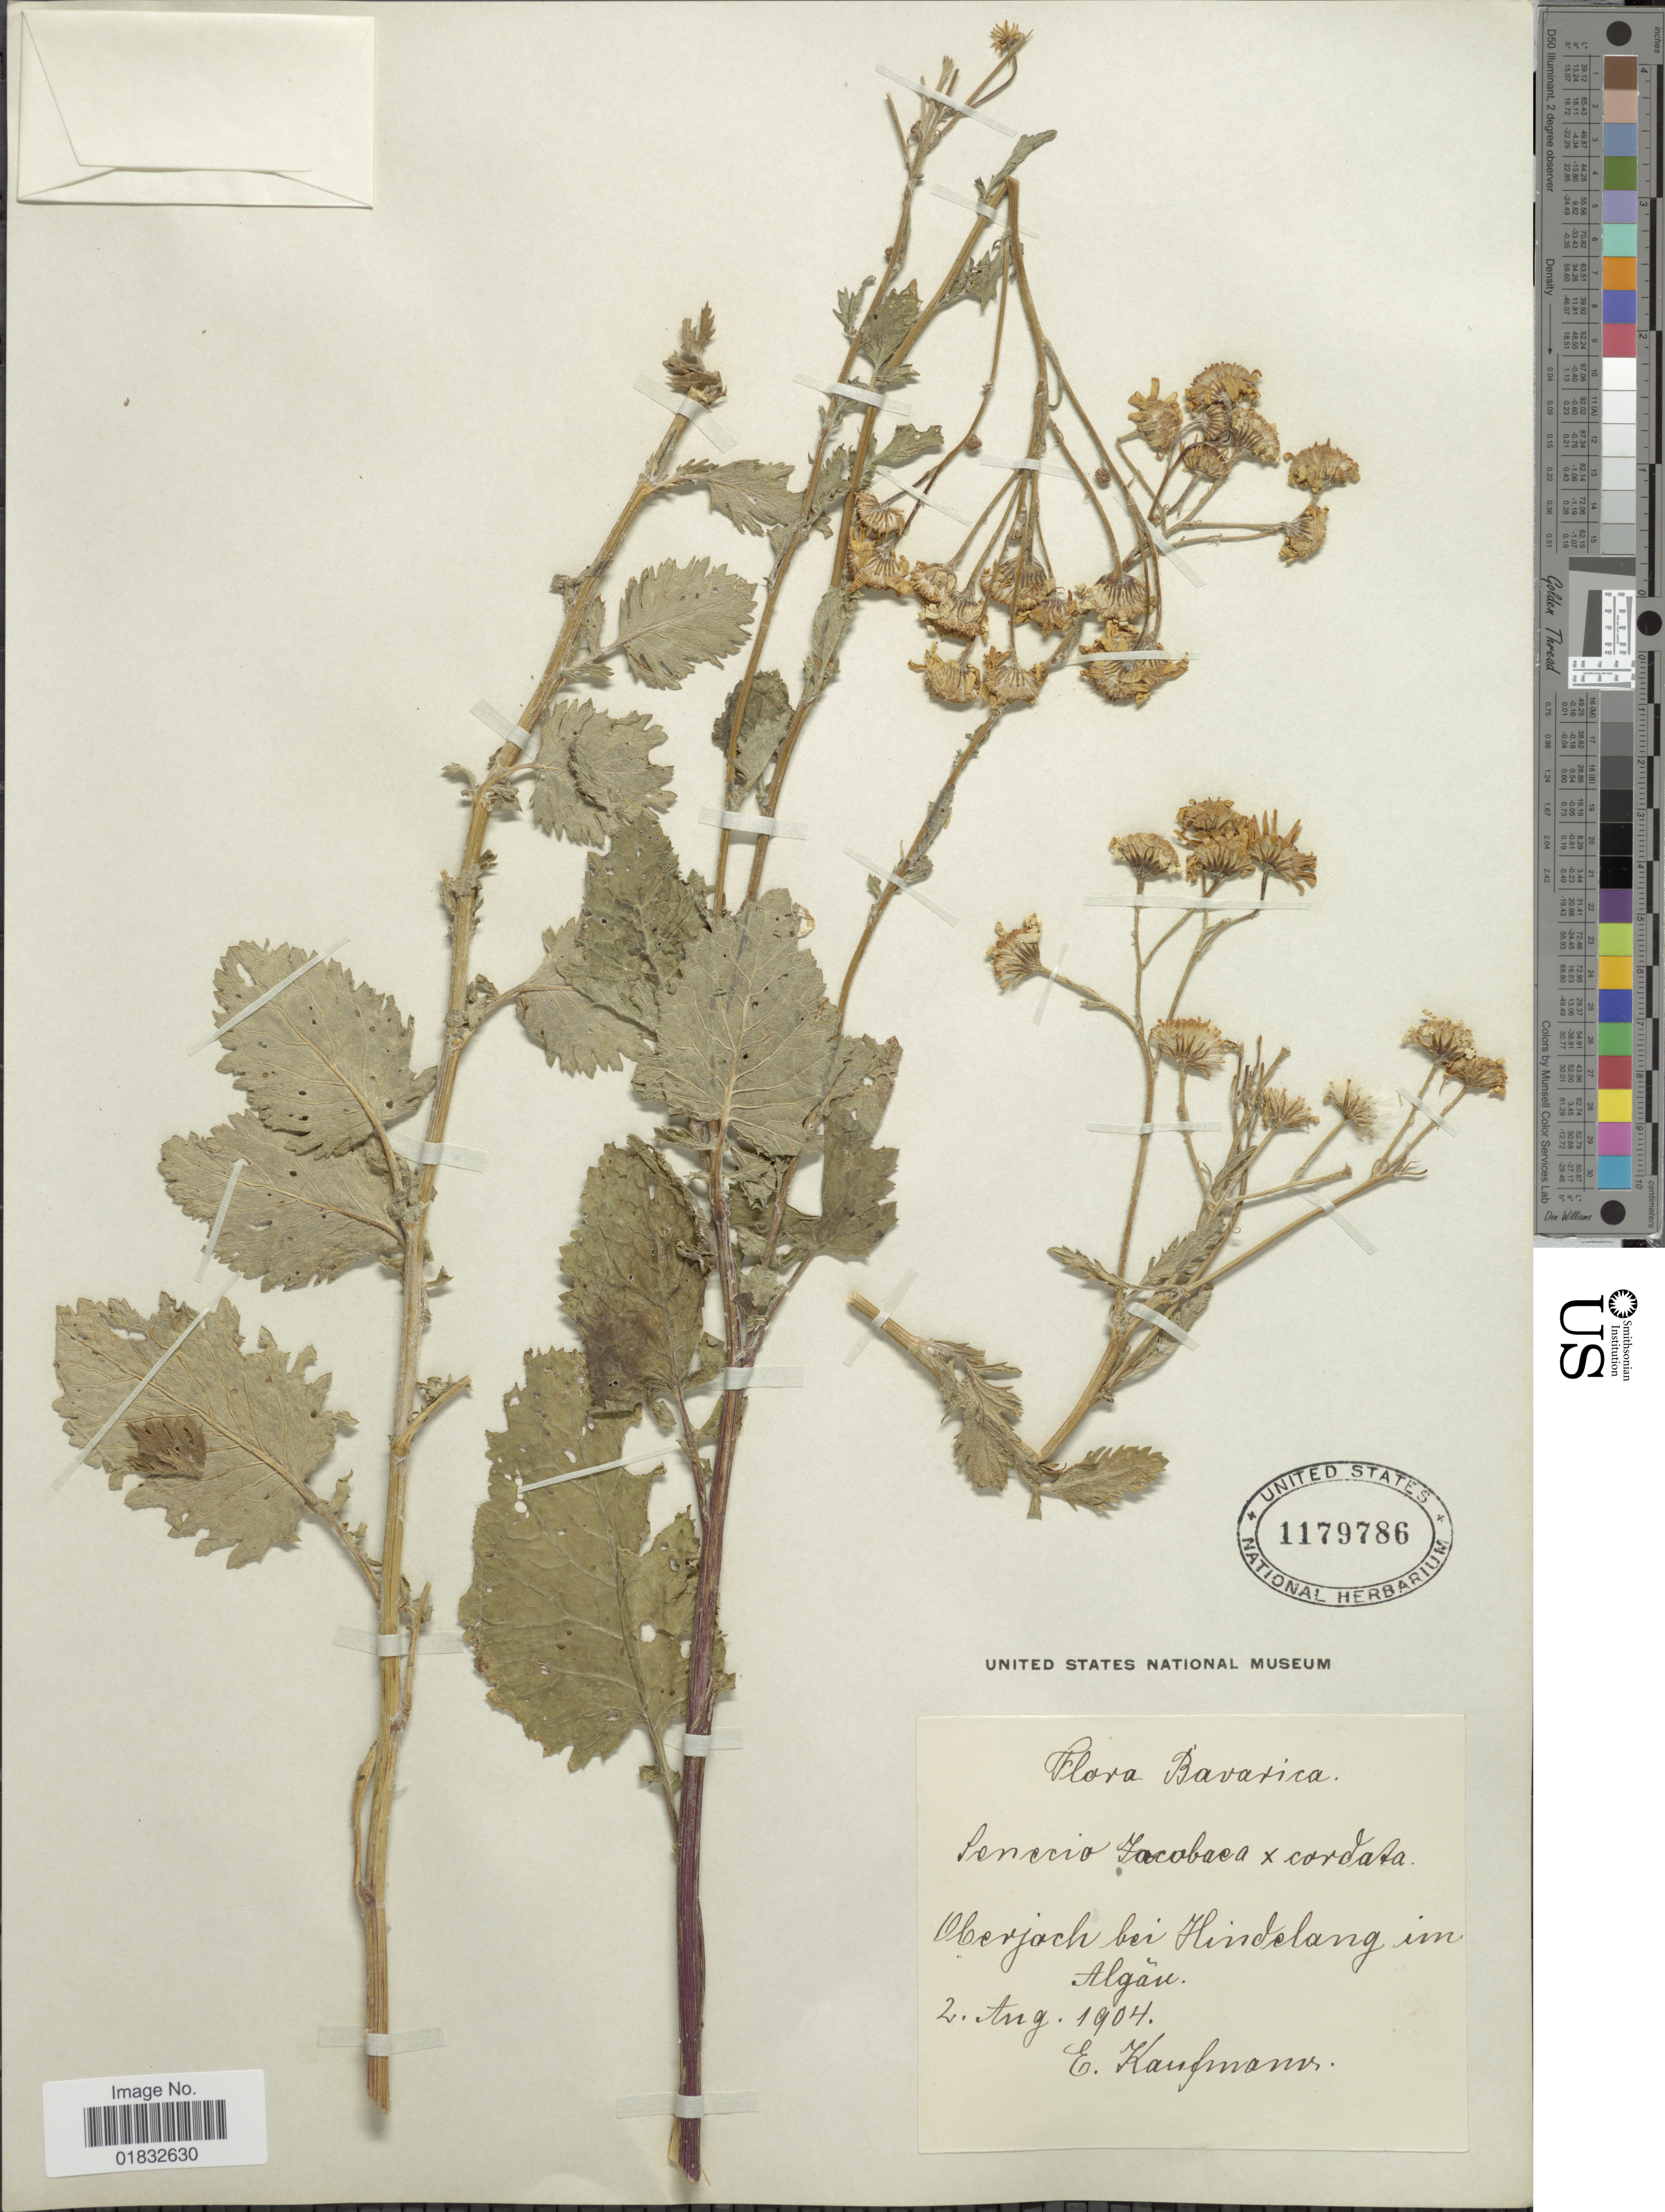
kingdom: Plantae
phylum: Tracheophyta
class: Magnoliopsida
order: Asterales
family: Asteraceae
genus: Jacobaea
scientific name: Jacobaea vulgaris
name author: Gaertn.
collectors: E. Kauffmann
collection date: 1904-08-02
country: Germany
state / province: Bayern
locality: Bavarica, Oberjach bei Hindslang im Algän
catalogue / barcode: US 1179786